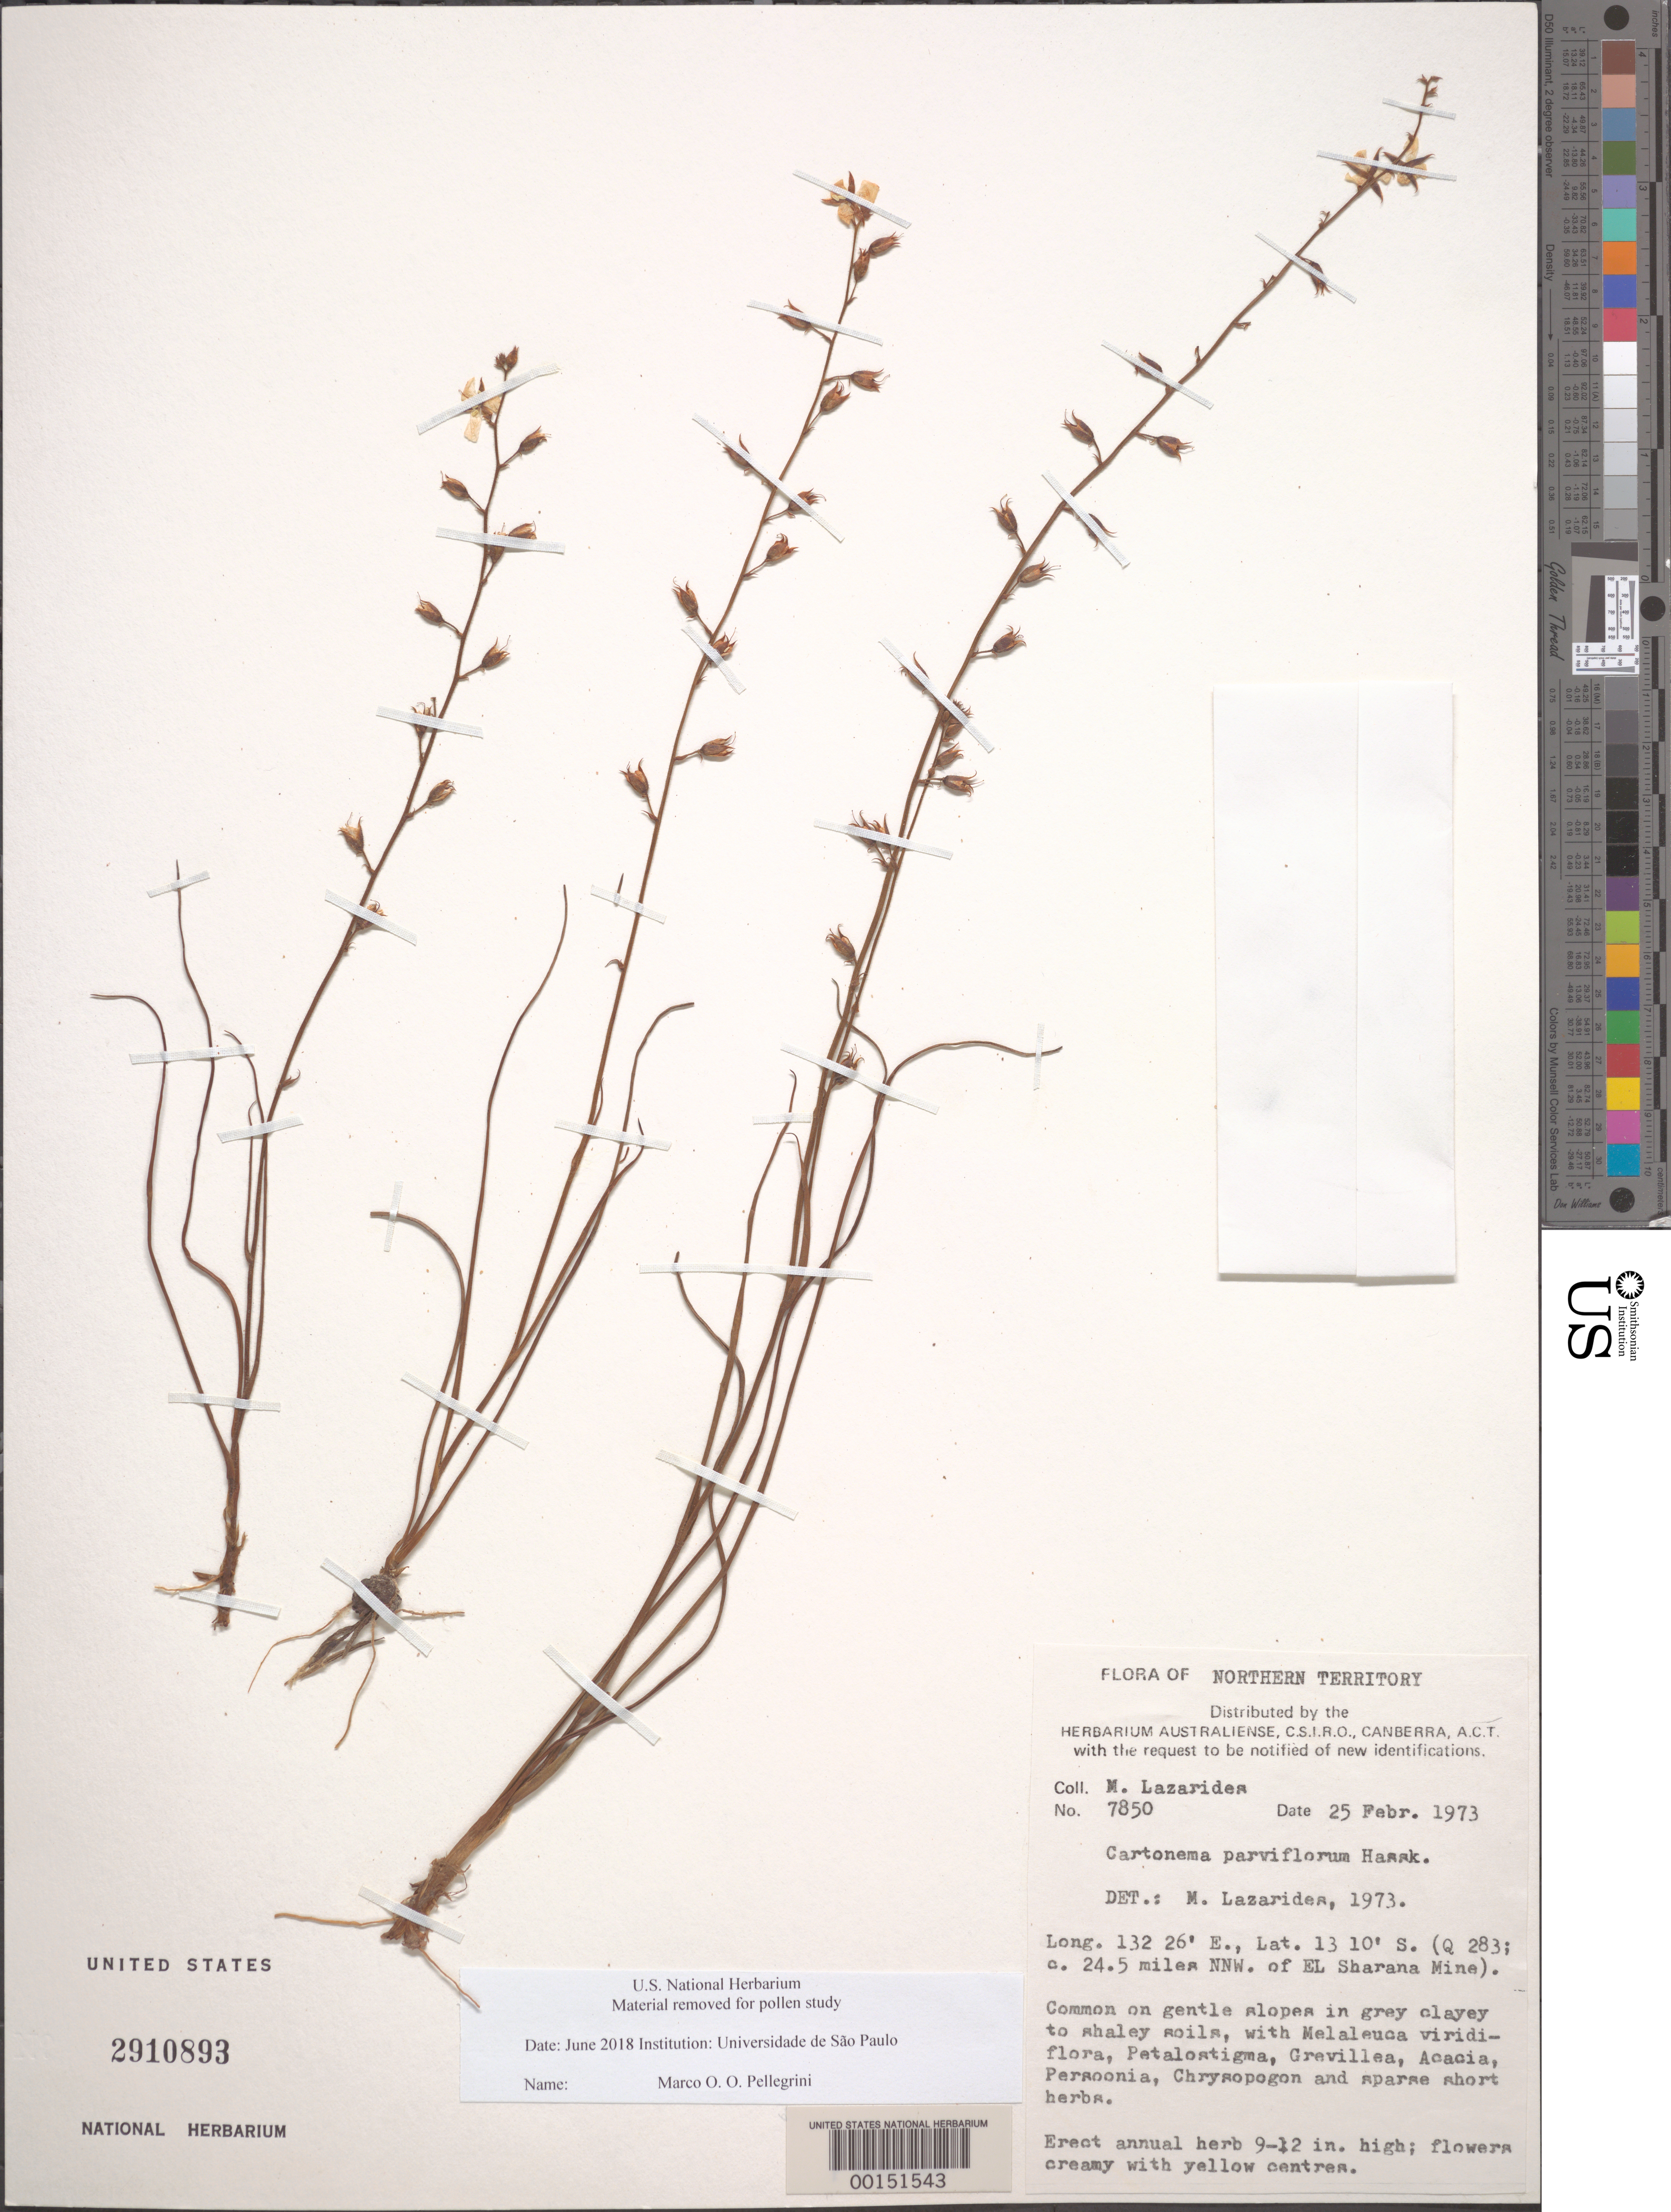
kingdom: Plantae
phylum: Tracheophyta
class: Liliopsida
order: Commelinales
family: Commelinaceae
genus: Cartonema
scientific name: Cartonema parviflorum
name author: Hassk.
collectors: M. Lazarides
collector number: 7850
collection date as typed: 25 Feb 1973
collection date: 1973-02-25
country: Australia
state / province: Northern Territory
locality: Nnw of el sharana mine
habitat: Grey clay and shale soil, gentle slopes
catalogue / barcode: US 2910893